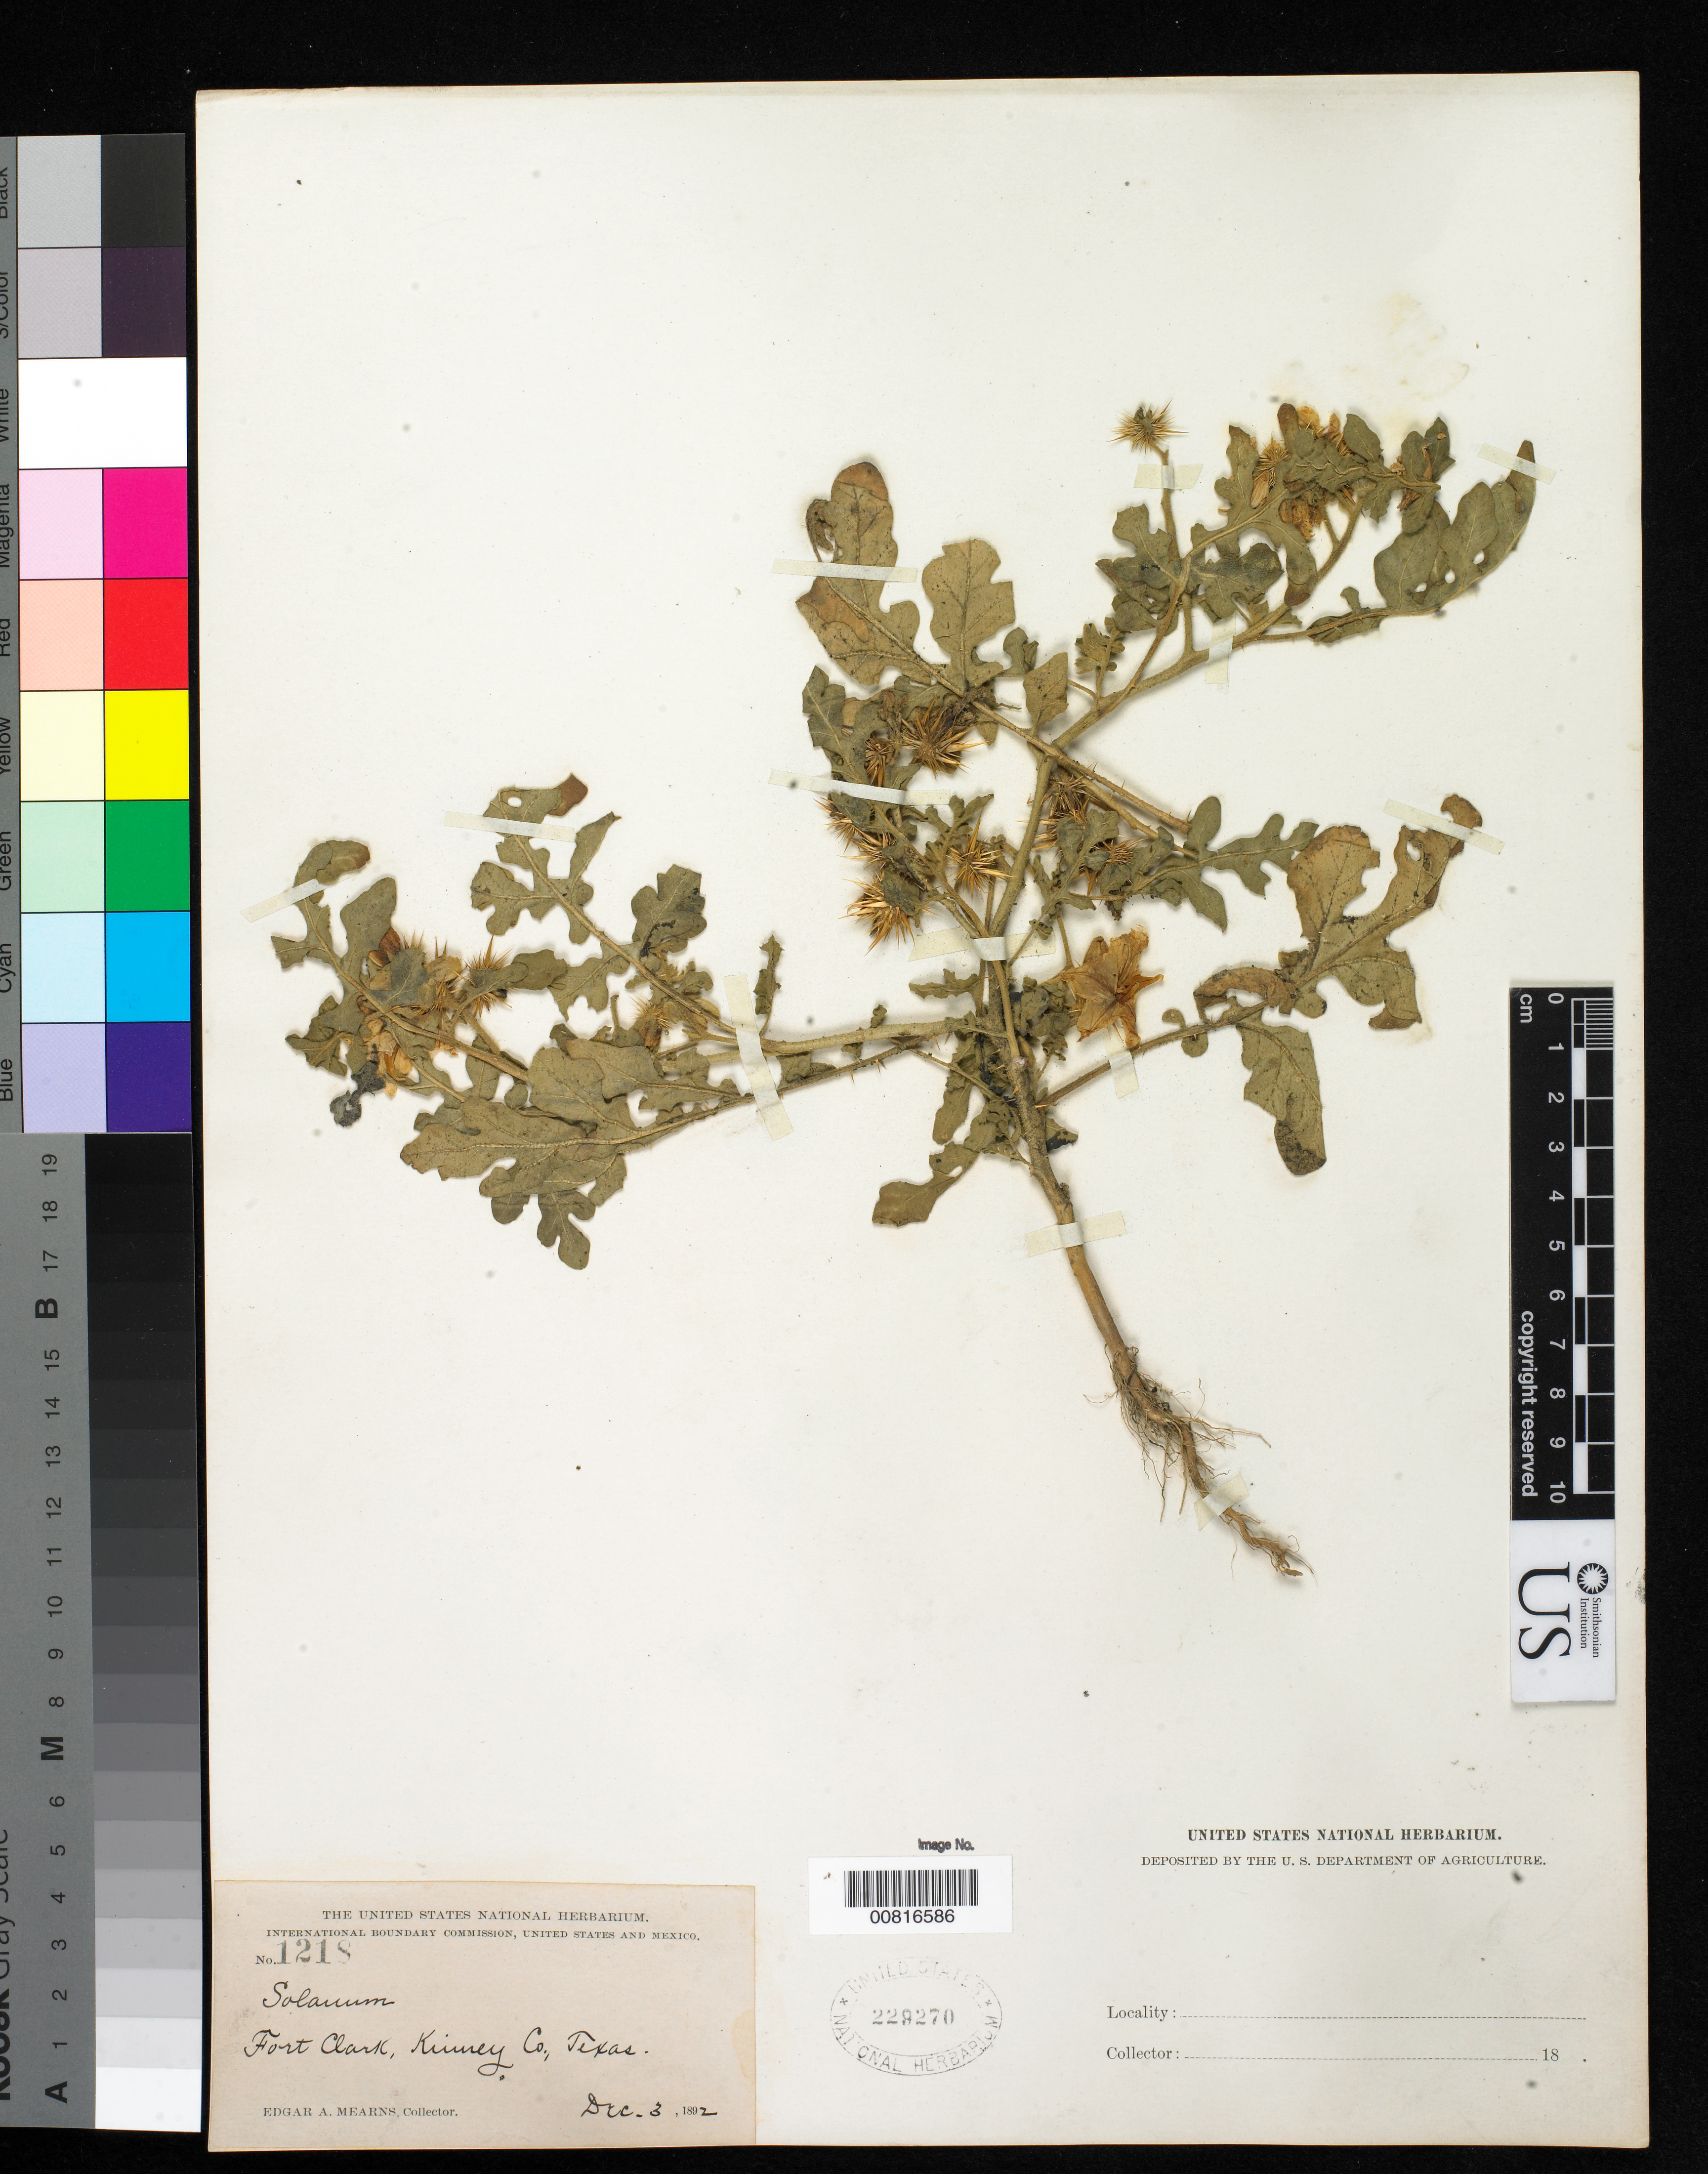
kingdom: Plantae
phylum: Tracheophyta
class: Magnoliopsida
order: Solanales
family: Solanaceae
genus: Solanum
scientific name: Solanum rostratum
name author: Dunal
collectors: E. A. Mearns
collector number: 1218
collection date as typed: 03 Dec 1892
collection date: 1892-12-03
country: United States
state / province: Texas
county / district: Kinney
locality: Fort Clark, Kinney County, Texas.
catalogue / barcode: US 229270